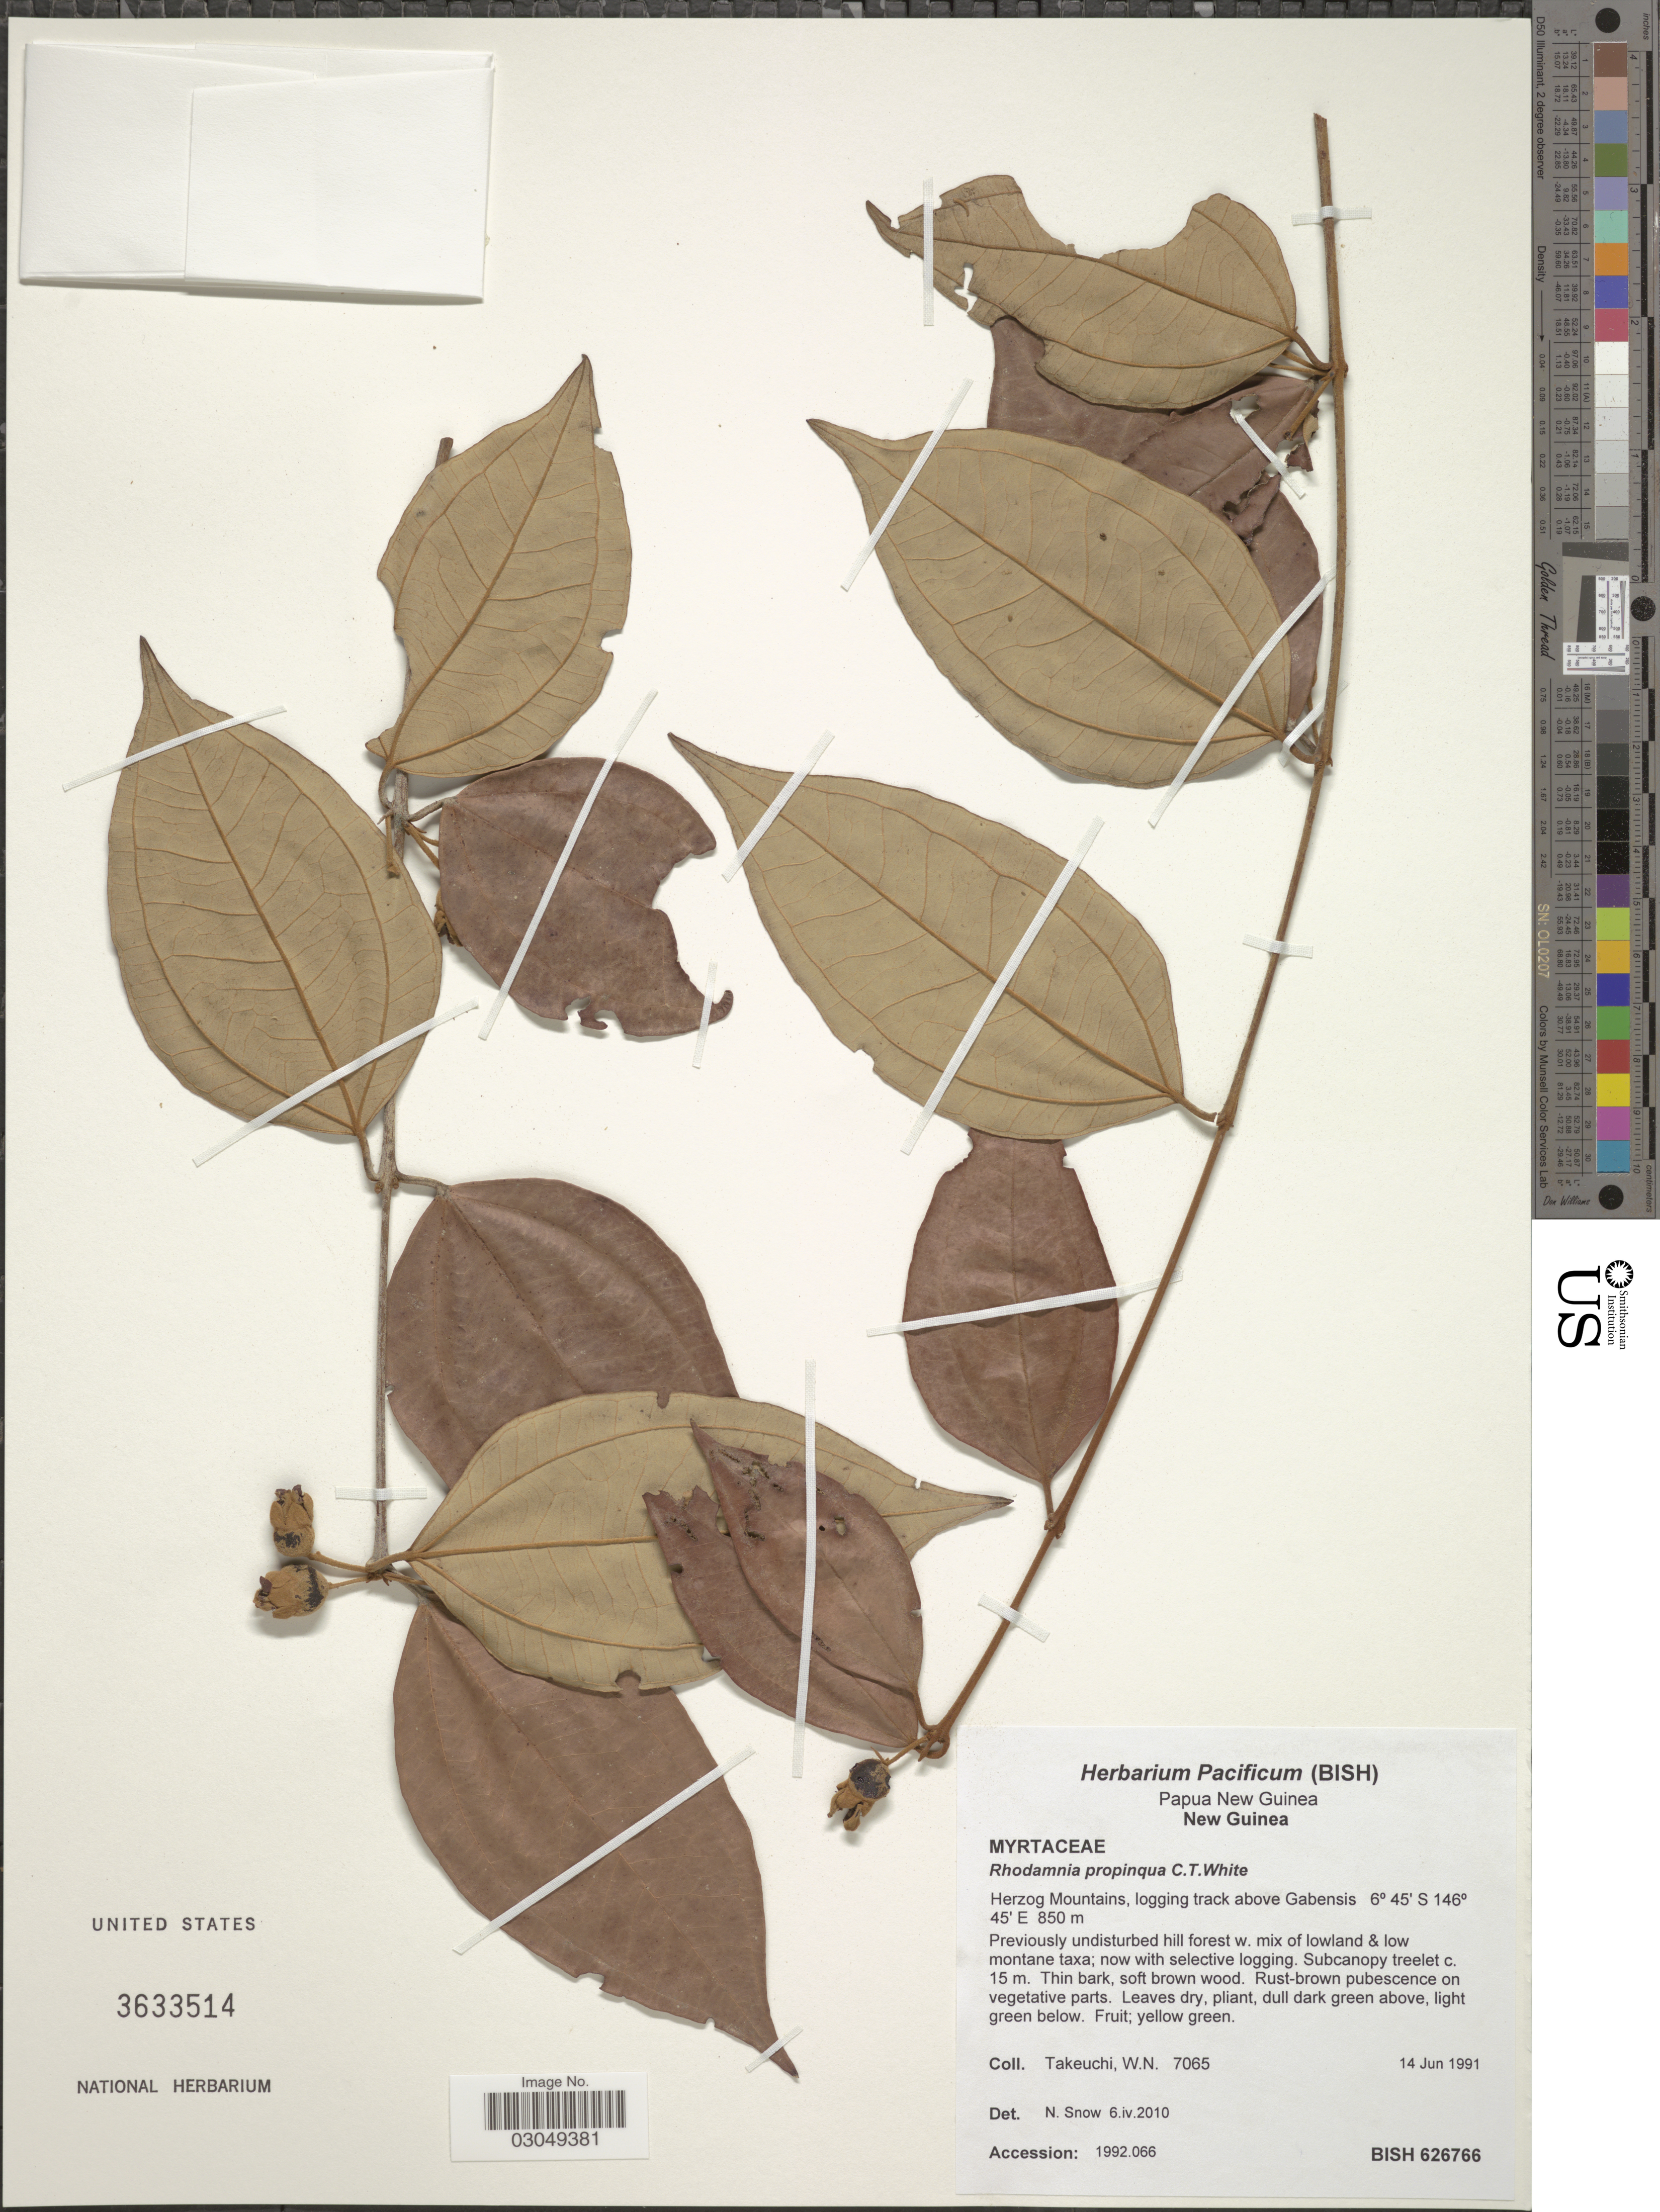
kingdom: Plantae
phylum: Tracheophyta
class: Magnoliopsida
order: Myrtales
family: Myrtaceae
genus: Rhodamnia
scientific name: Rhodamnia propinqua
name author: C.T. White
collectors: W. N. Takeuchi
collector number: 7065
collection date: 1991-06-14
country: Papua New Guinea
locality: New Guinea. Herzog Mountains, logging track above Gabensis.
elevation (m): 850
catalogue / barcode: US 3633514